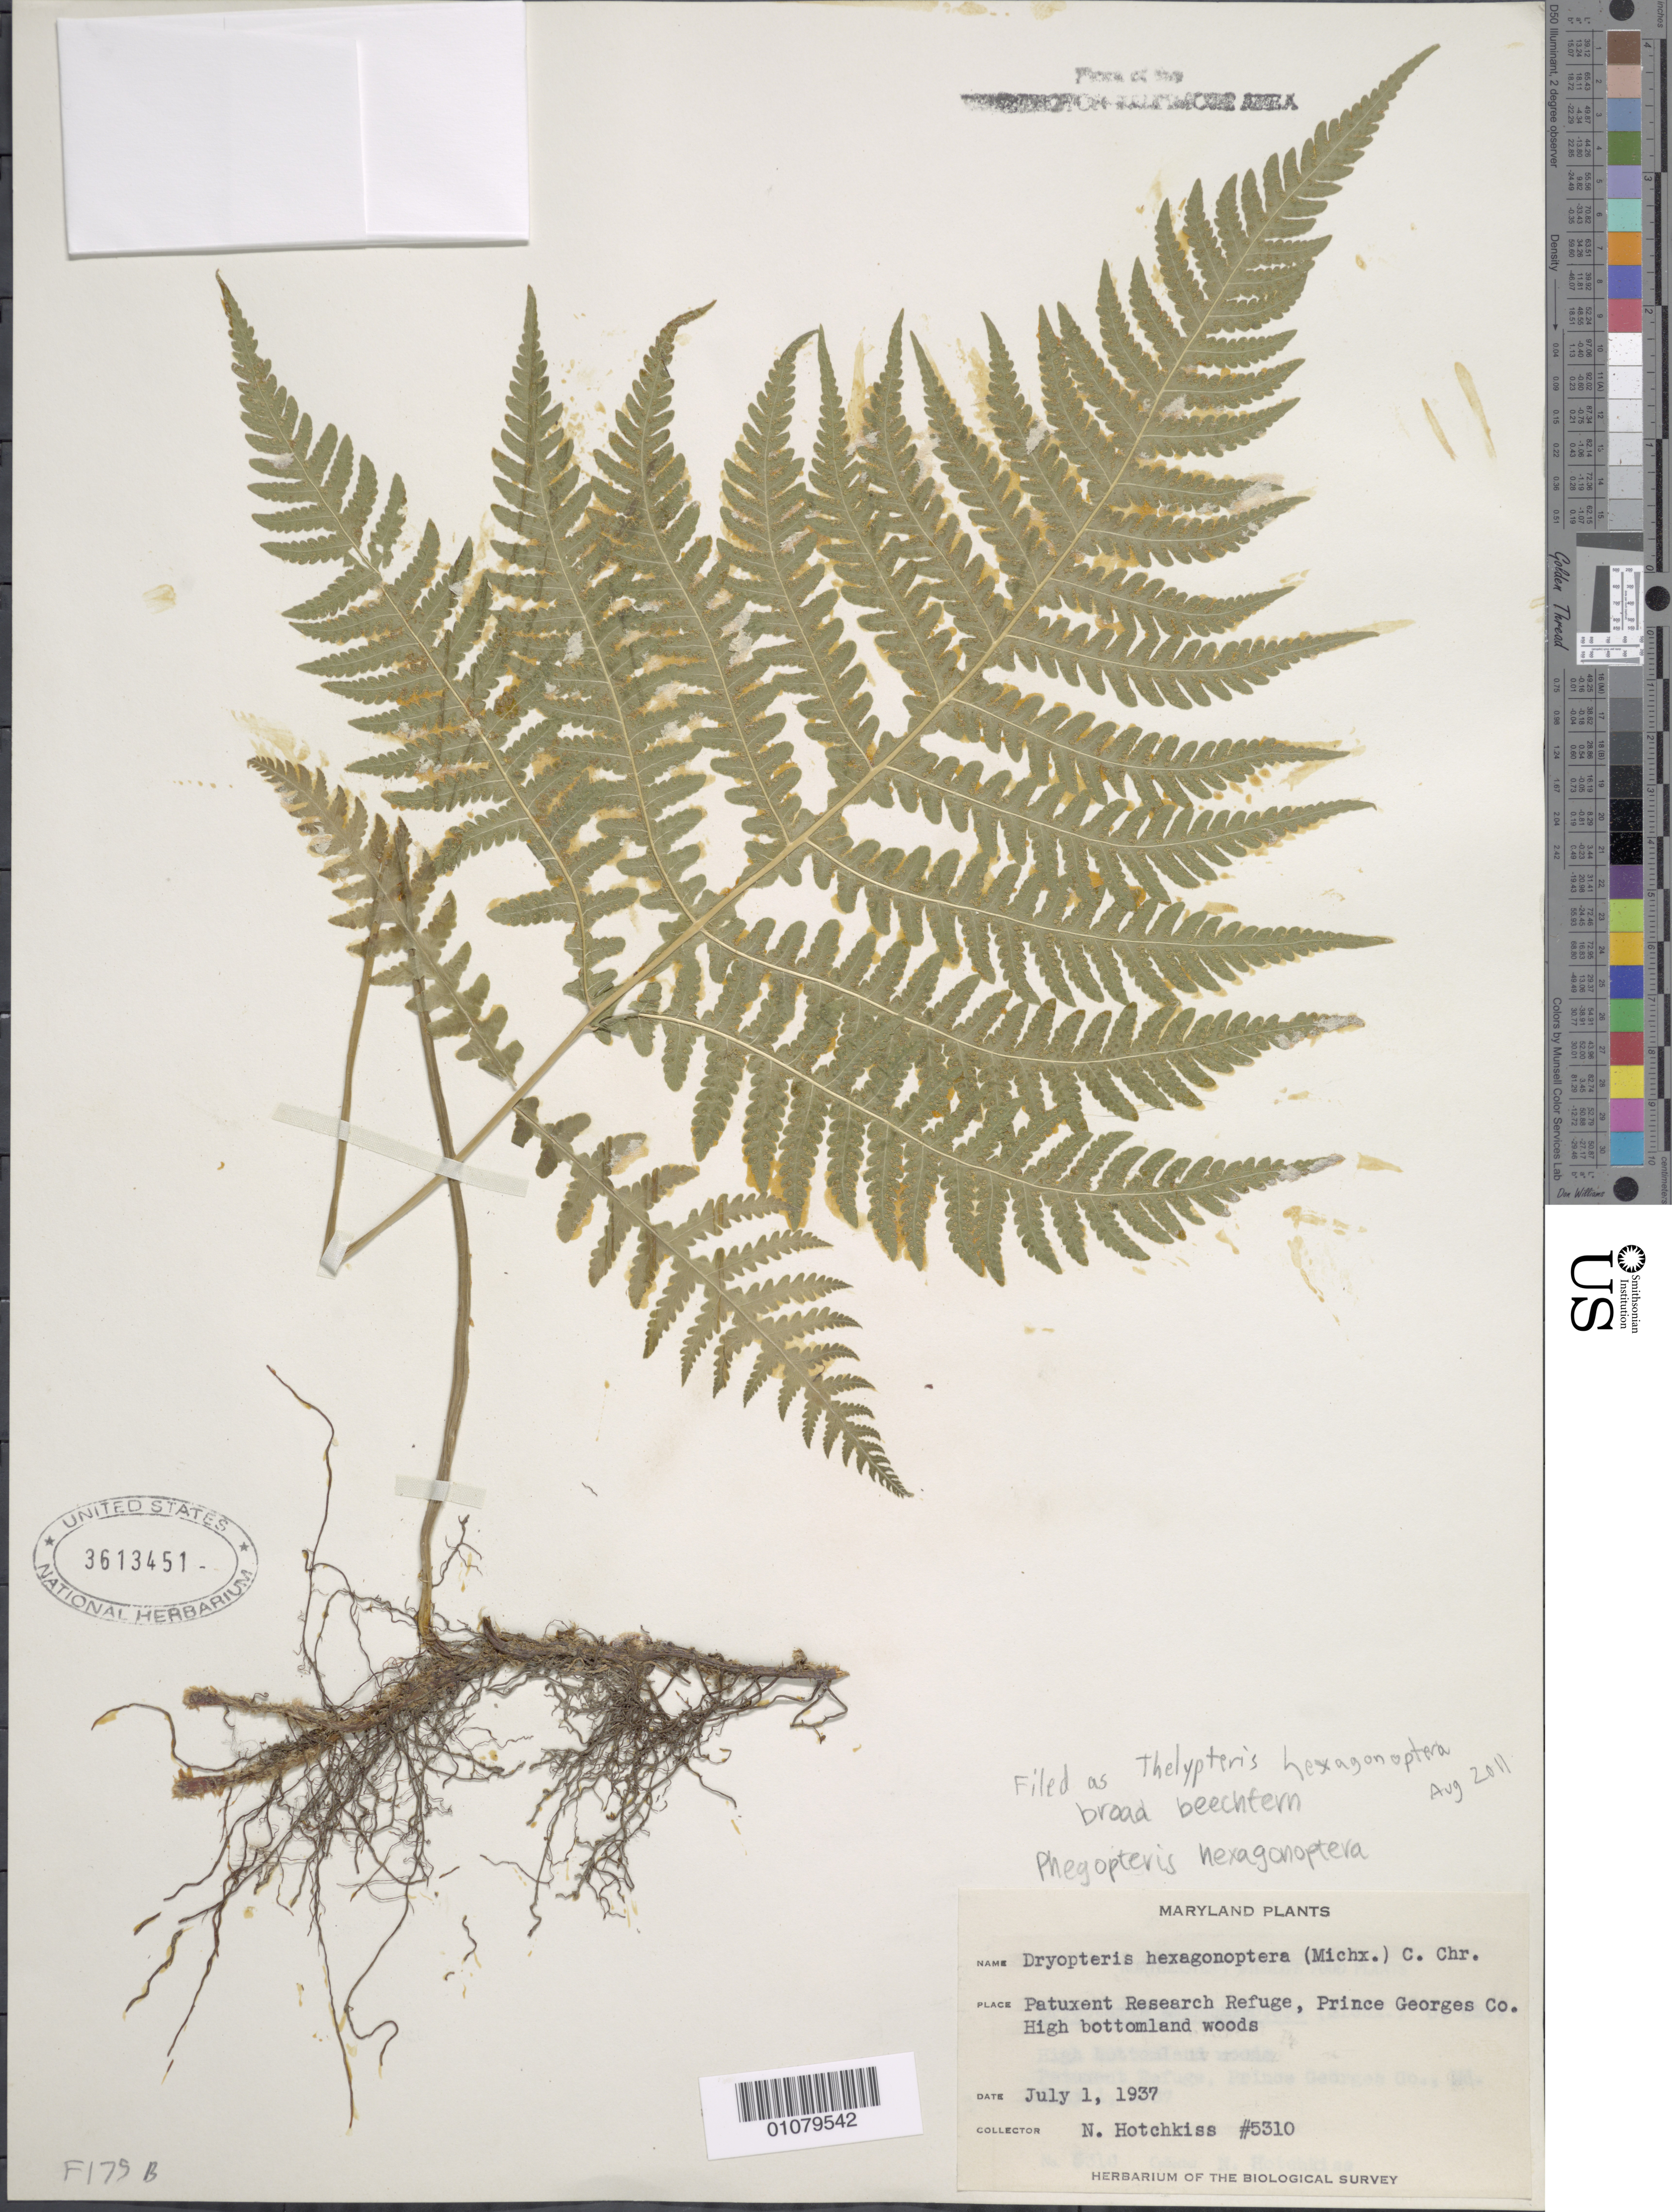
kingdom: Plantae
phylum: Tracheophyta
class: Polypodiopsida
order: Polypodiales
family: Thelypteridaceae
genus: Phegopteris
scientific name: Phegopteris hexagonoptera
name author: (Michx.) Fée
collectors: N. Hotchkiss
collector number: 5310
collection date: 1937-07-01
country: United States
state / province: Maryland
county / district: Prince George's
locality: Patuxent Wildlife Refuge.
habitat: High bottomland woods.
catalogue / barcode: US 3613451